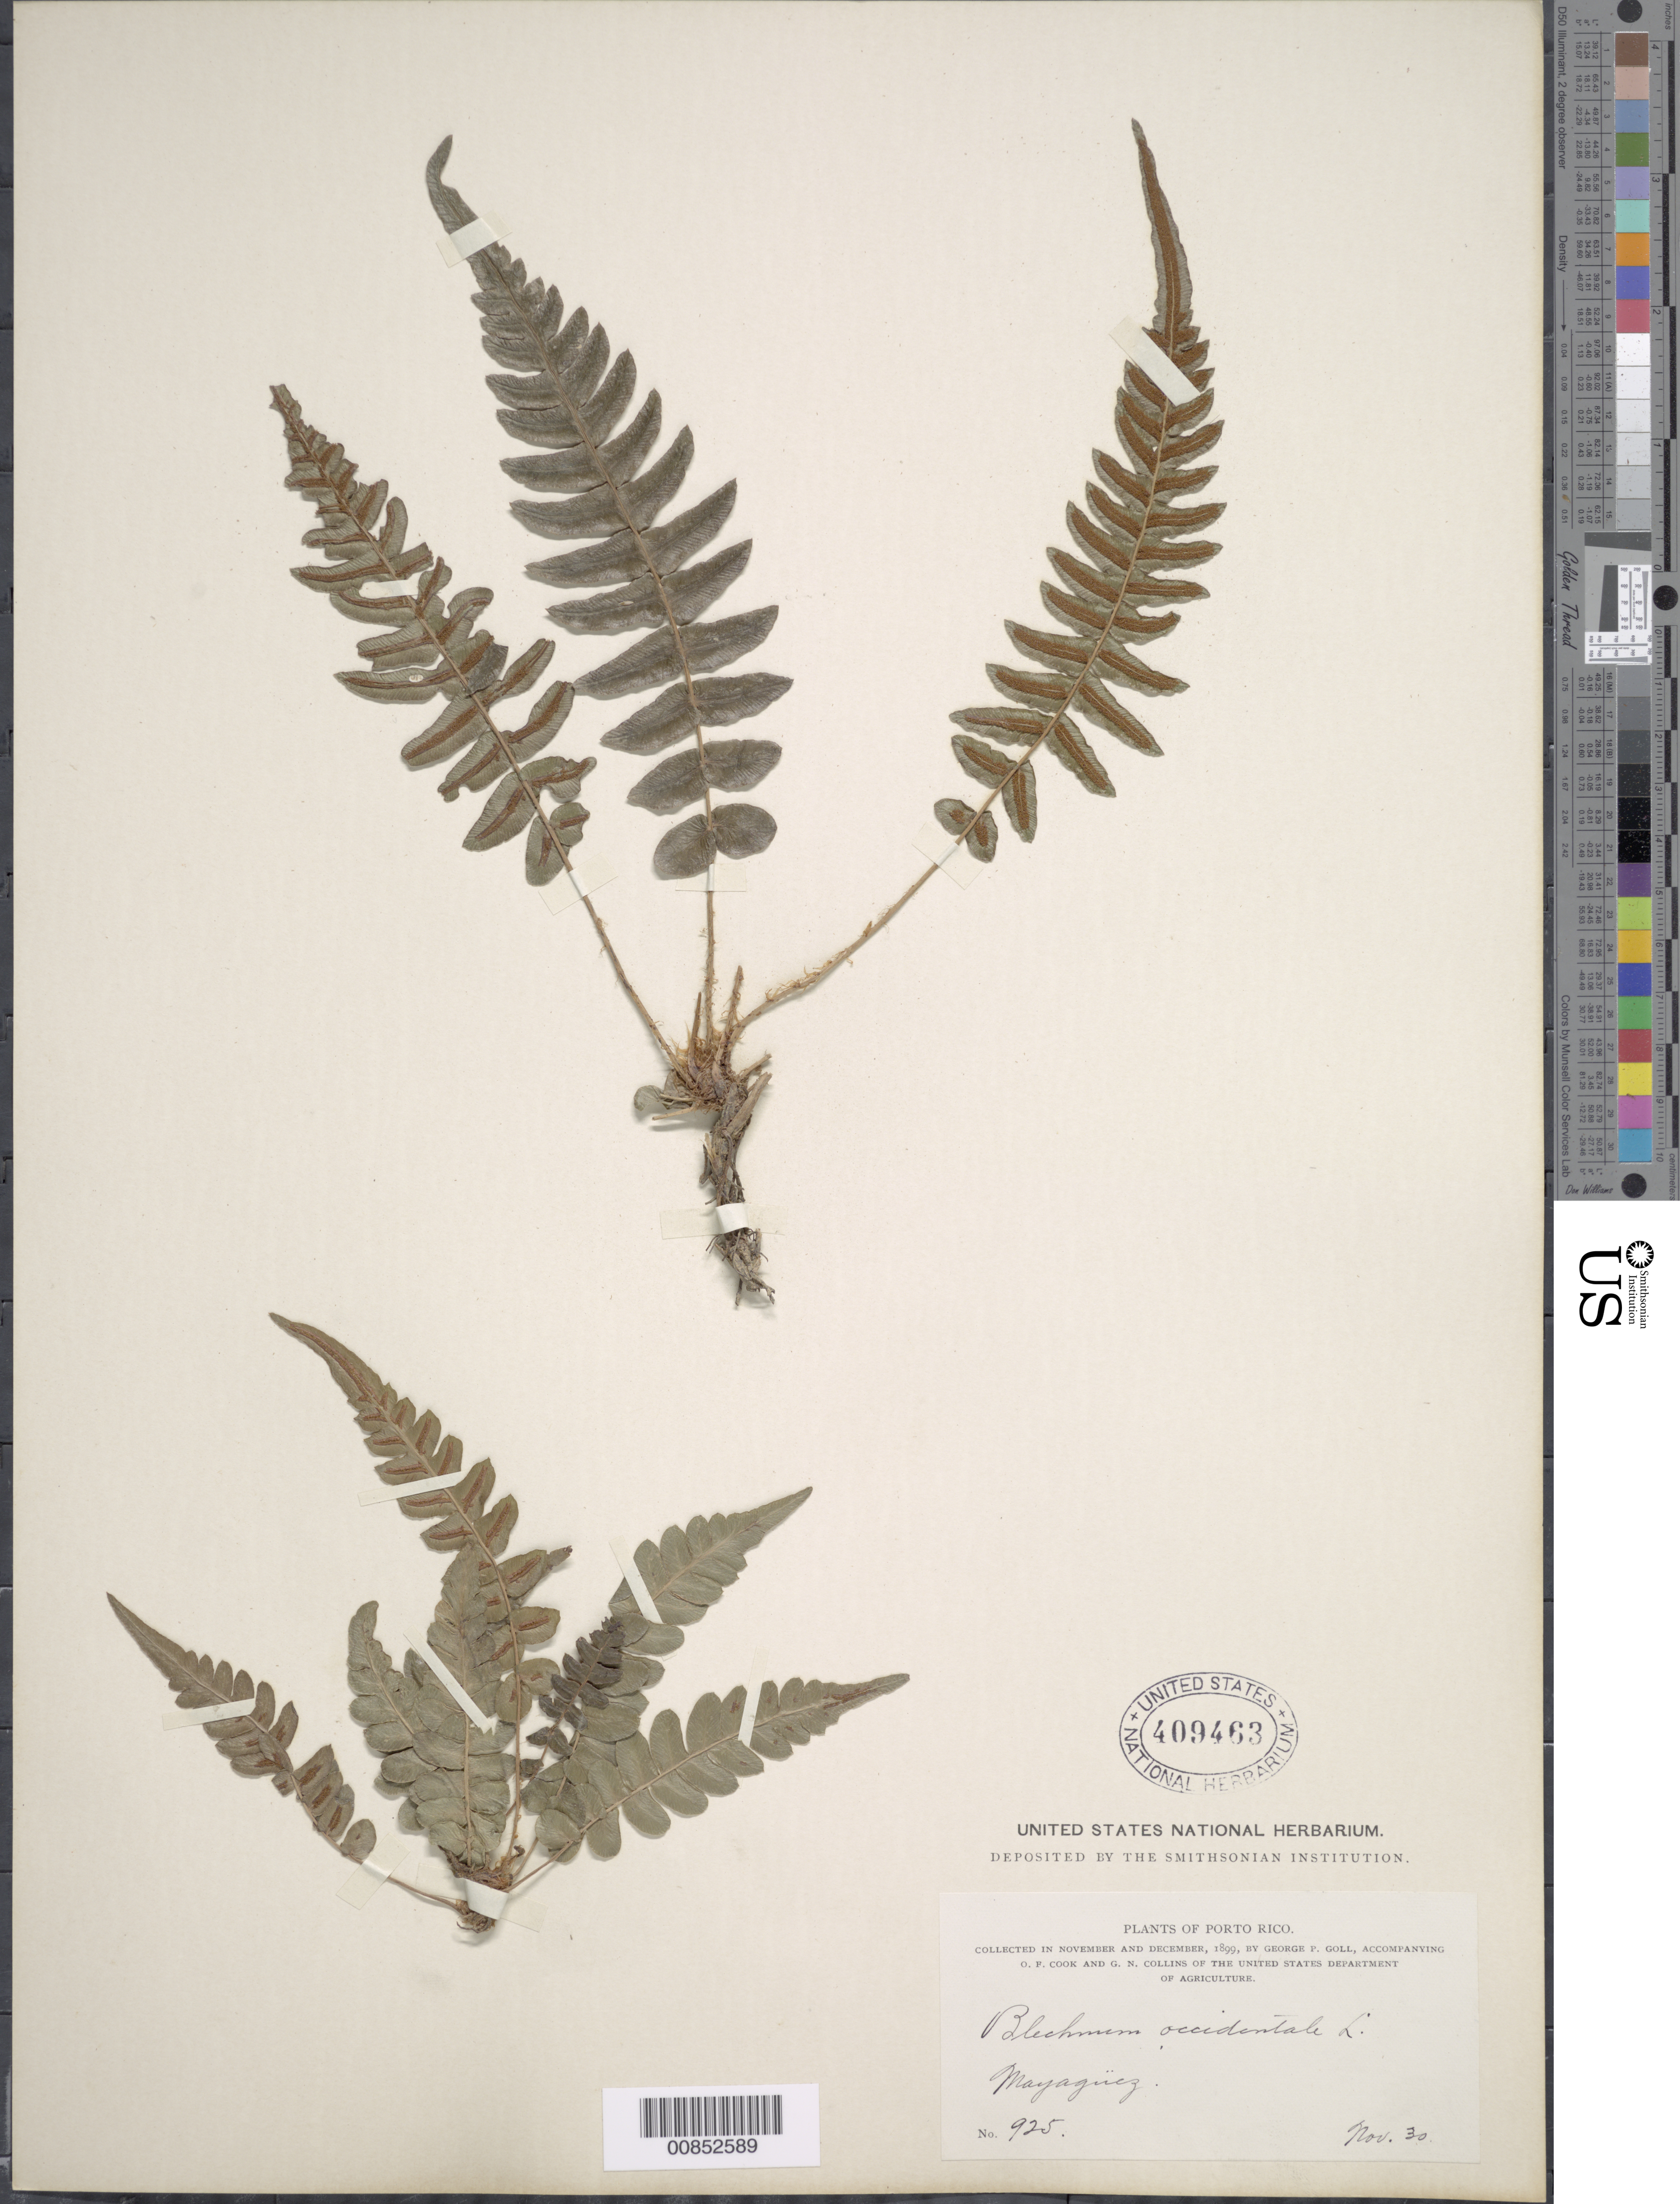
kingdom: Plantae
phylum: Tracheophyta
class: Polypodiopsida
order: Polypodiales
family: Blechnaceae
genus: Blechnum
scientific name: Blechnum occidentale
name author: L.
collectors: G. Goll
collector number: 925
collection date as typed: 30 Nov 1899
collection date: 1899-11-30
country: Puerto Rico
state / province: Mayagüez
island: Puerto Rico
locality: Mayagüez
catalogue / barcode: US 409463